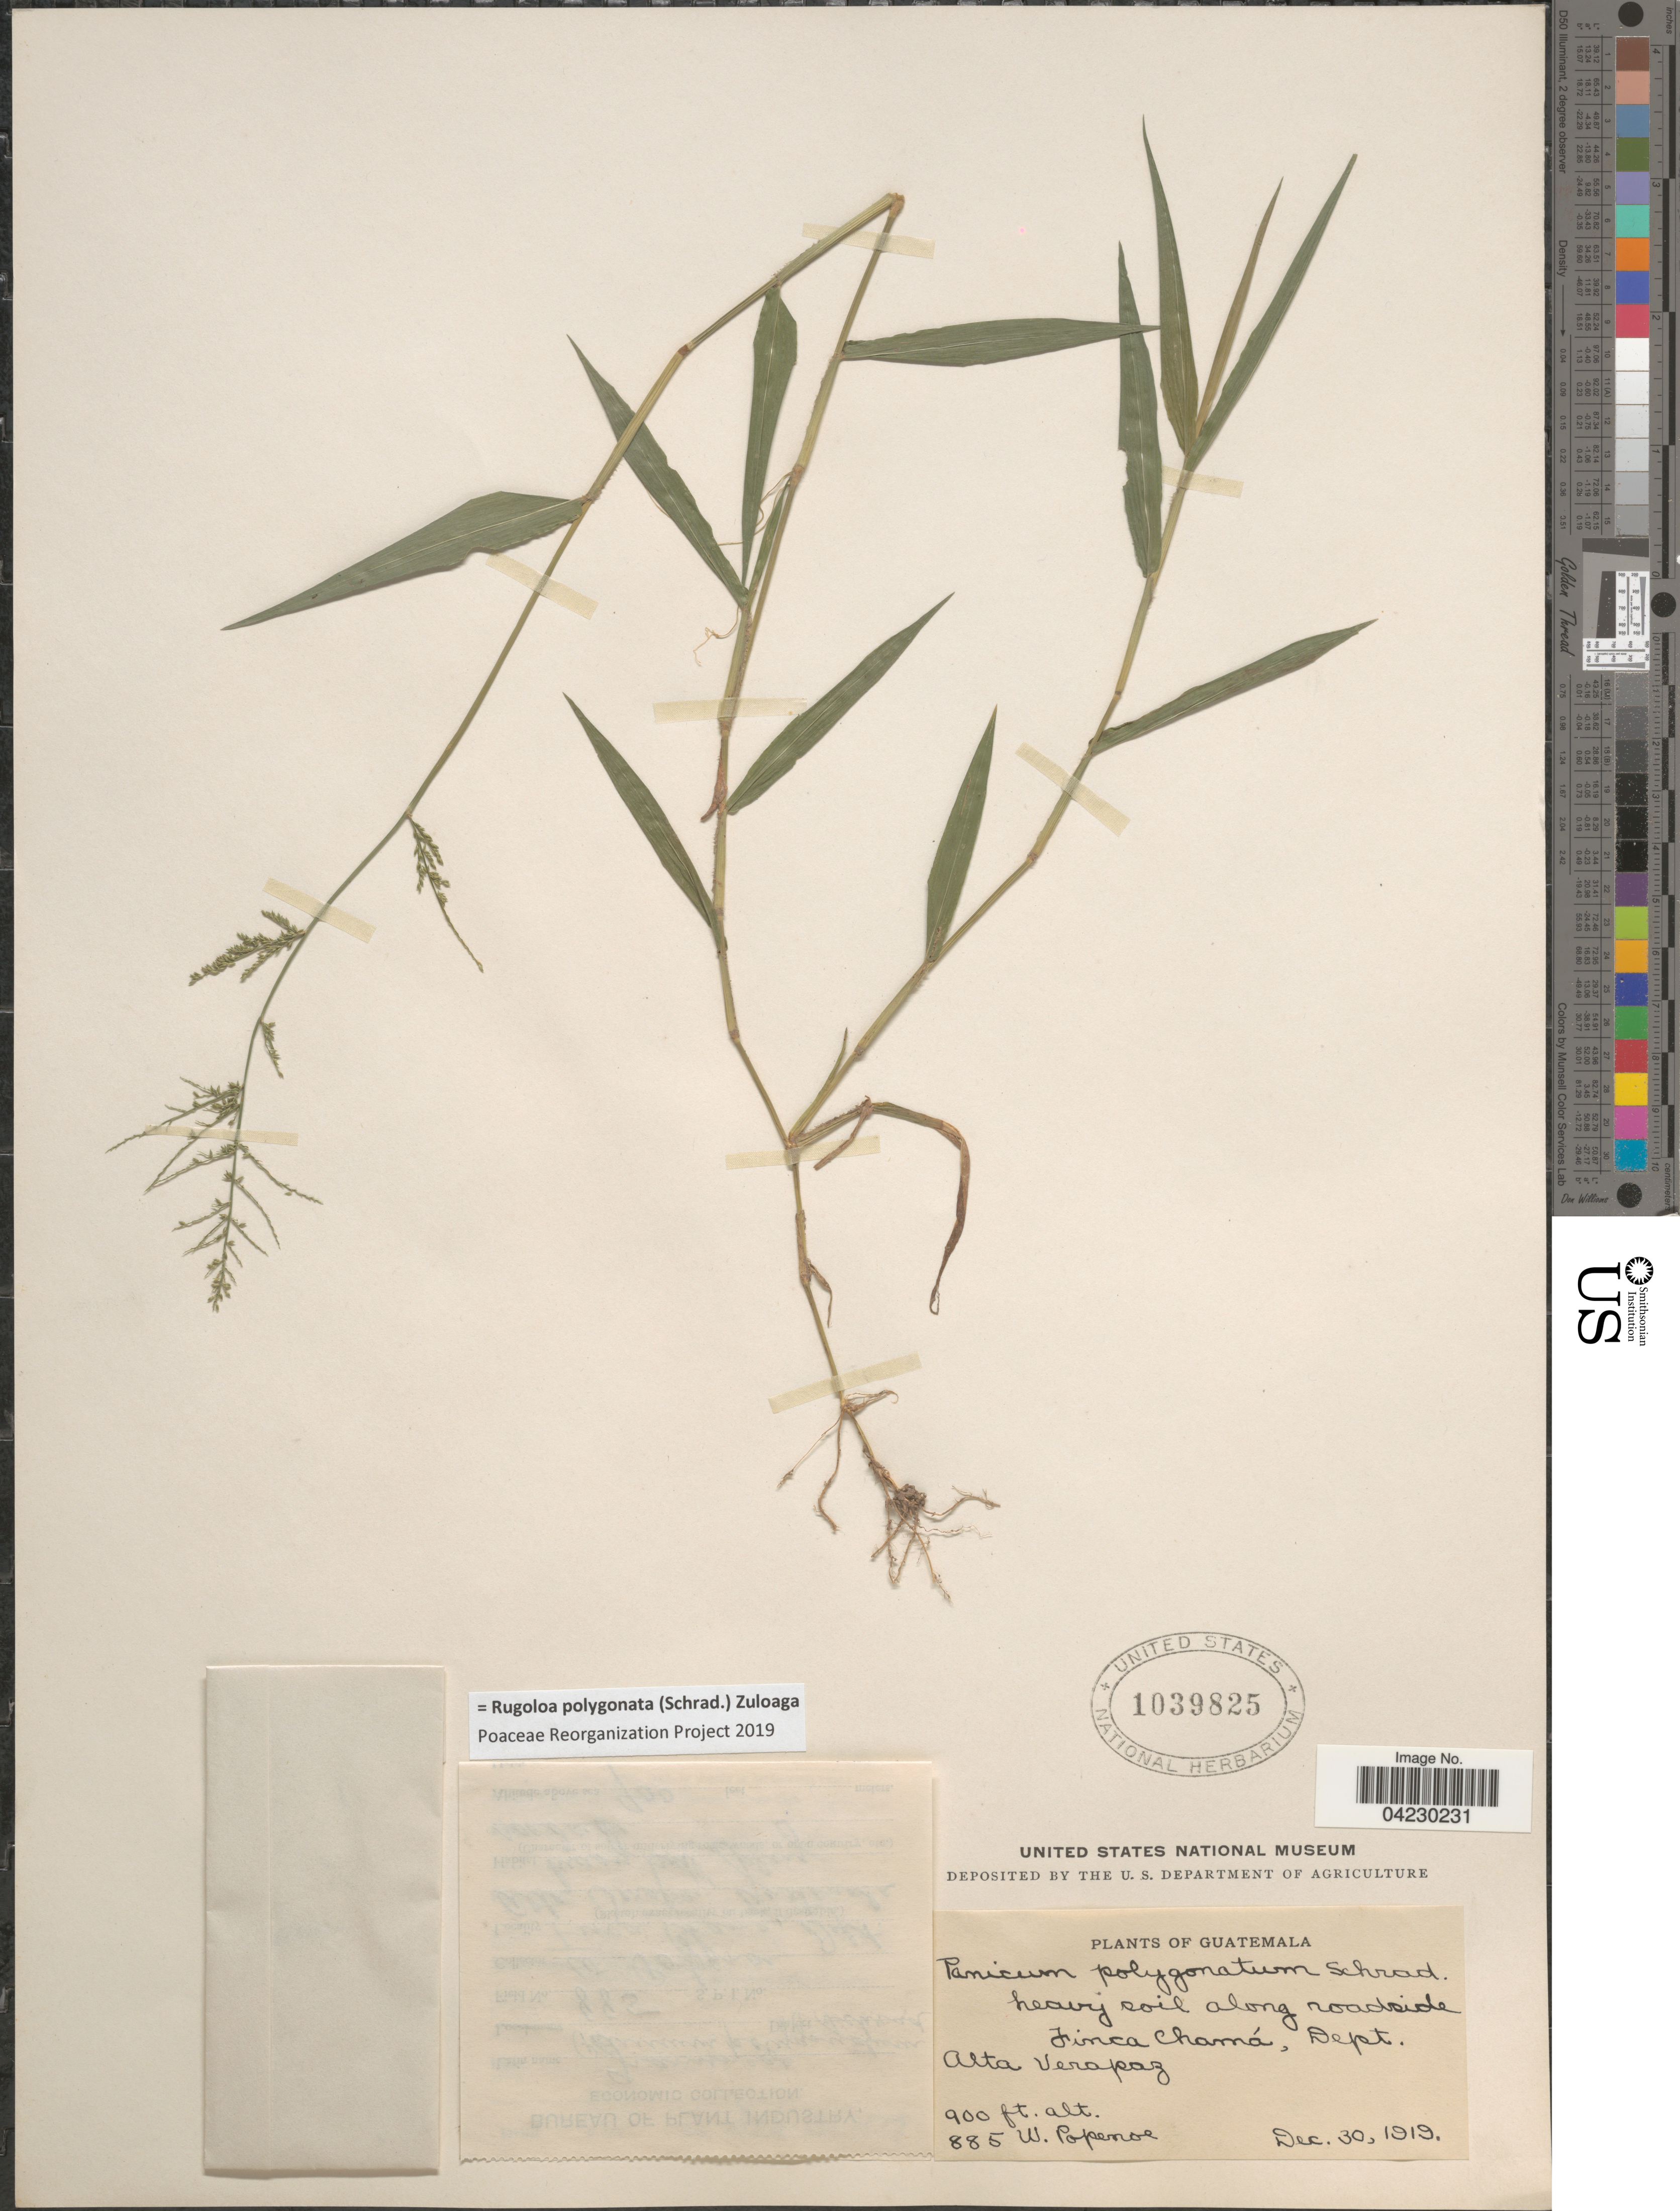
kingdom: Plantae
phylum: Tracheophyta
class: Liliopsida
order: Poales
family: Poaceae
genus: Rugoloa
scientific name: Rugoloa polygonata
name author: (Schrad.) Zuloaga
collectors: W. Popenoe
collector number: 885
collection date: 1919-12-30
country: Guatemala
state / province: Alta Verapaz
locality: Heavy soil along roadside Finca Chamá, Dept. Alta Verapaz.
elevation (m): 274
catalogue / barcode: US 1039825